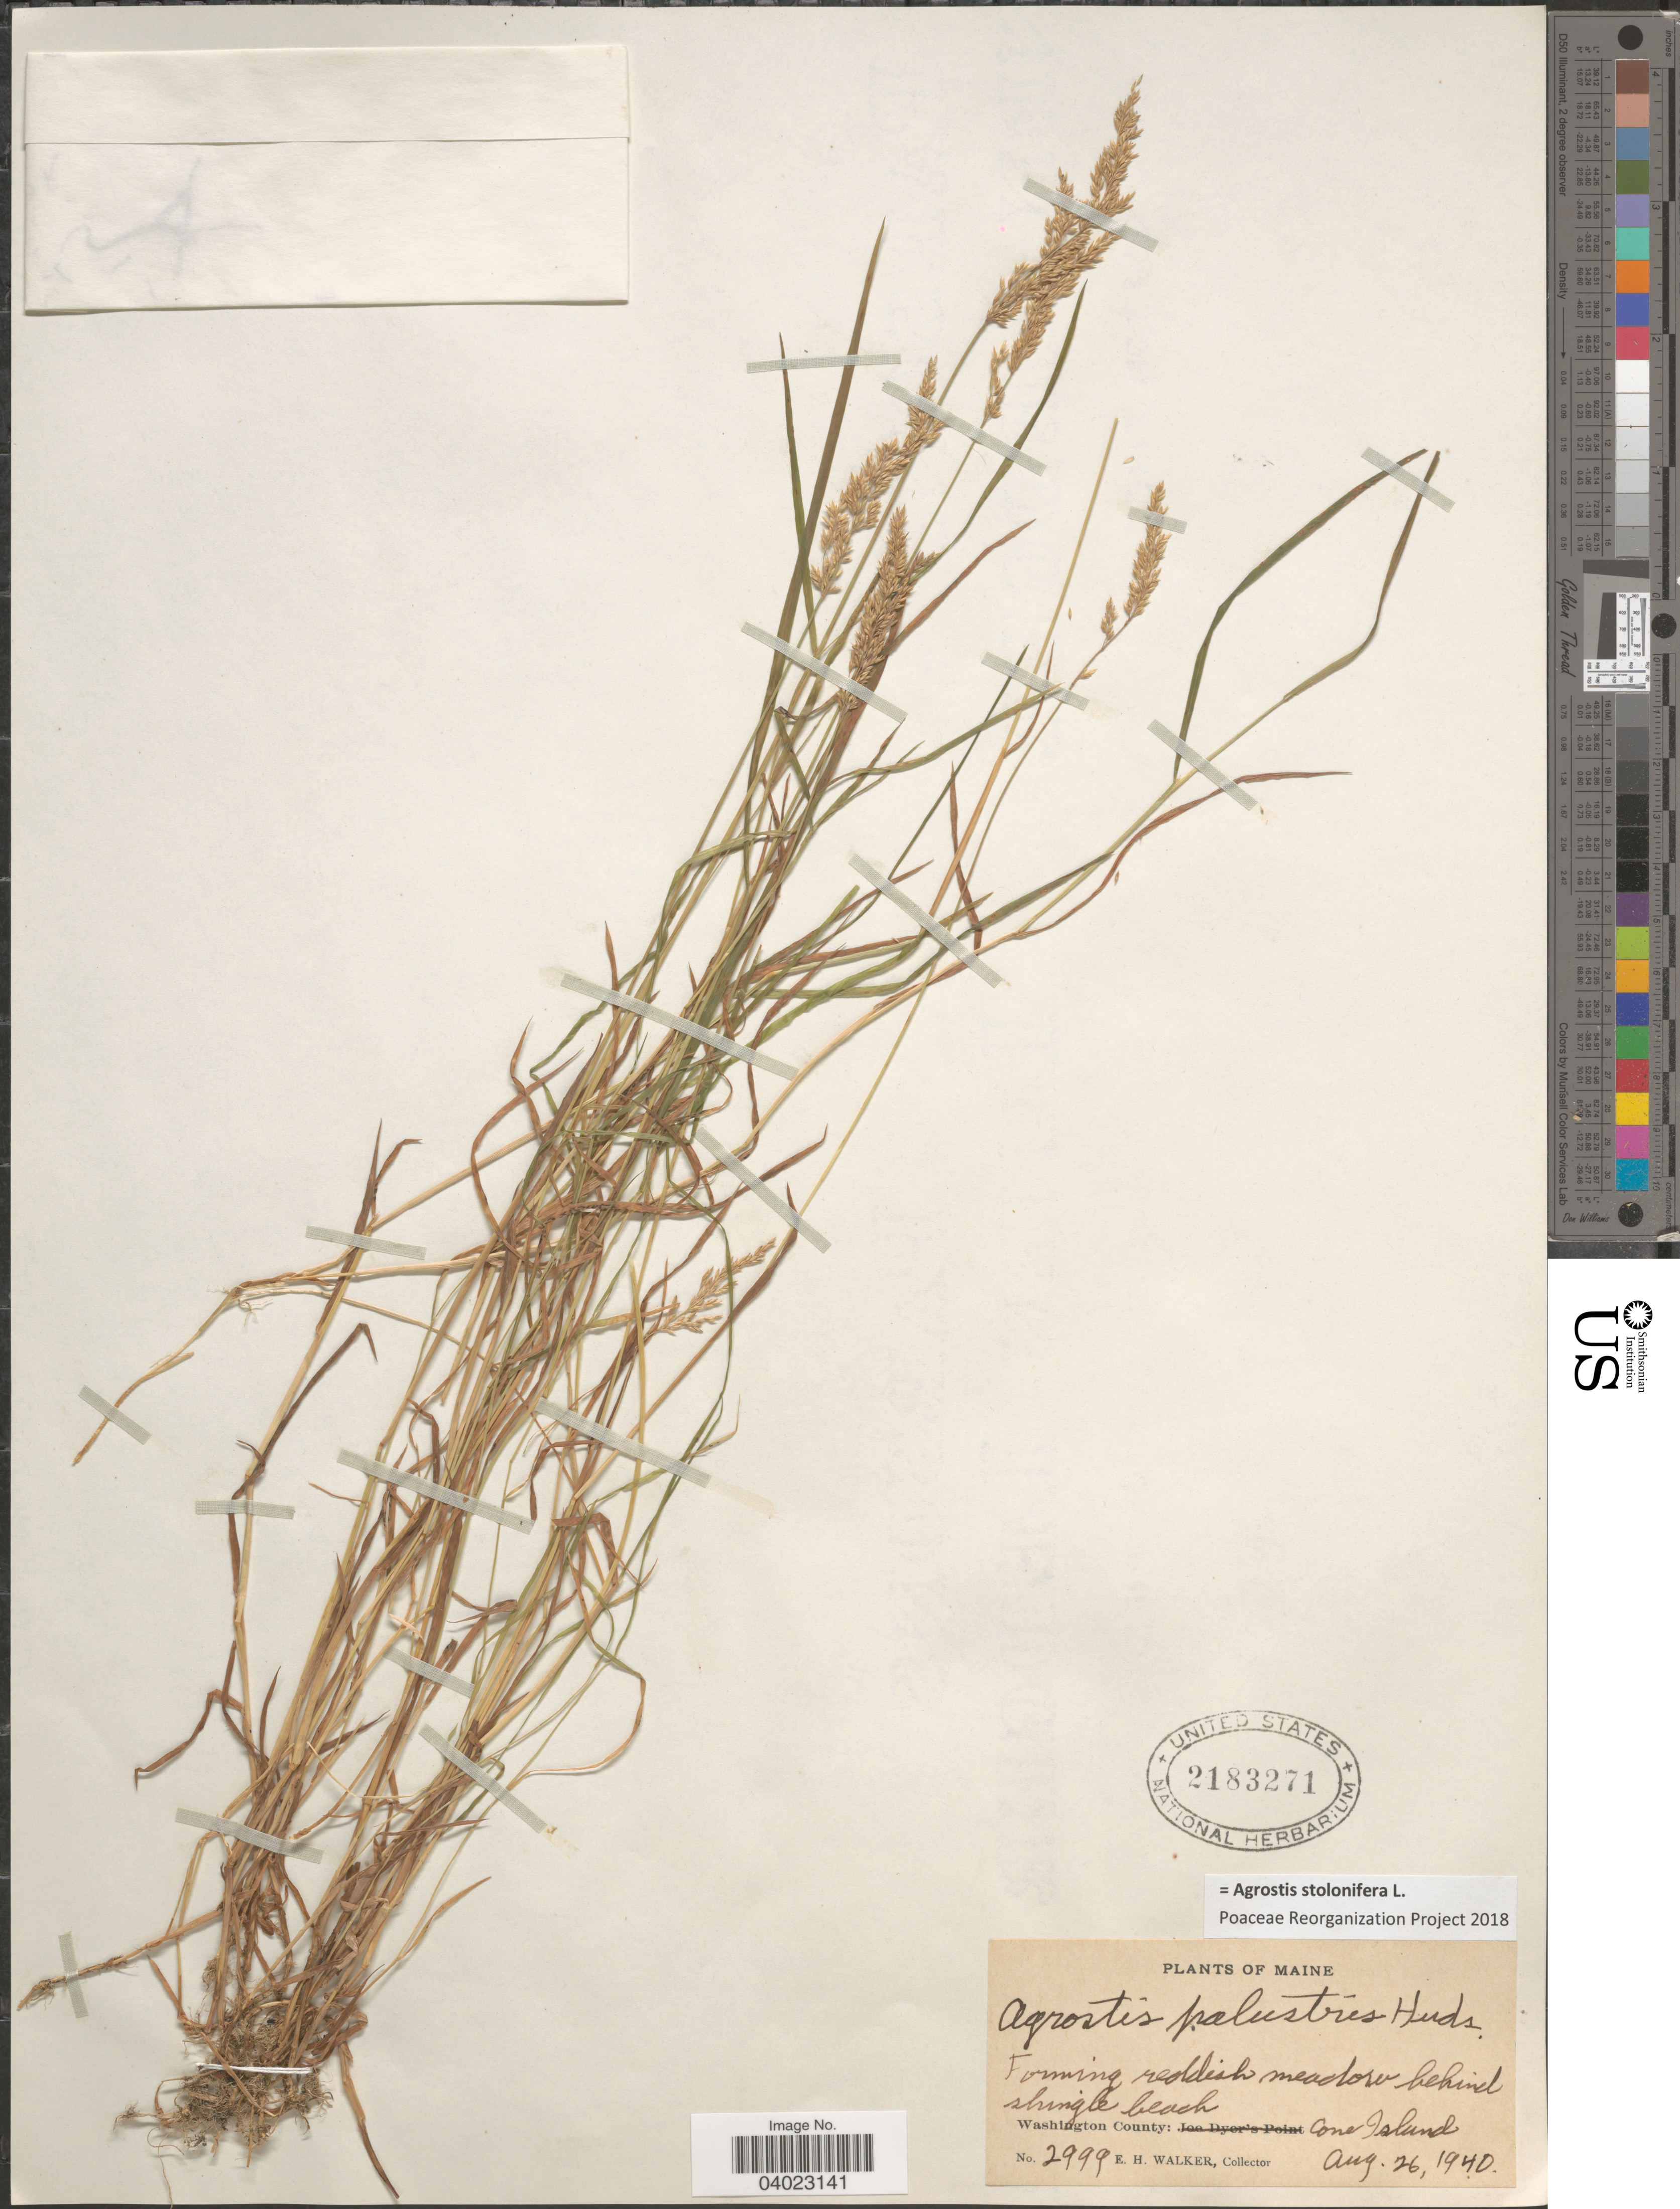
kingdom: Plantae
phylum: Tracheophyta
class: Liliopsida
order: Poales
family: Poaceae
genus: Agrostis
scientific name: Agrostis stolonifera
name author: L.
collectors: E. H. Walker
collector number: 2999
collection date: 1940-08-26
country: United States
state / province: Maine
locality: Forming reddish meadow behind shingle beach. Washington County: Cone Island.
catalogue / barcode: US 2183271